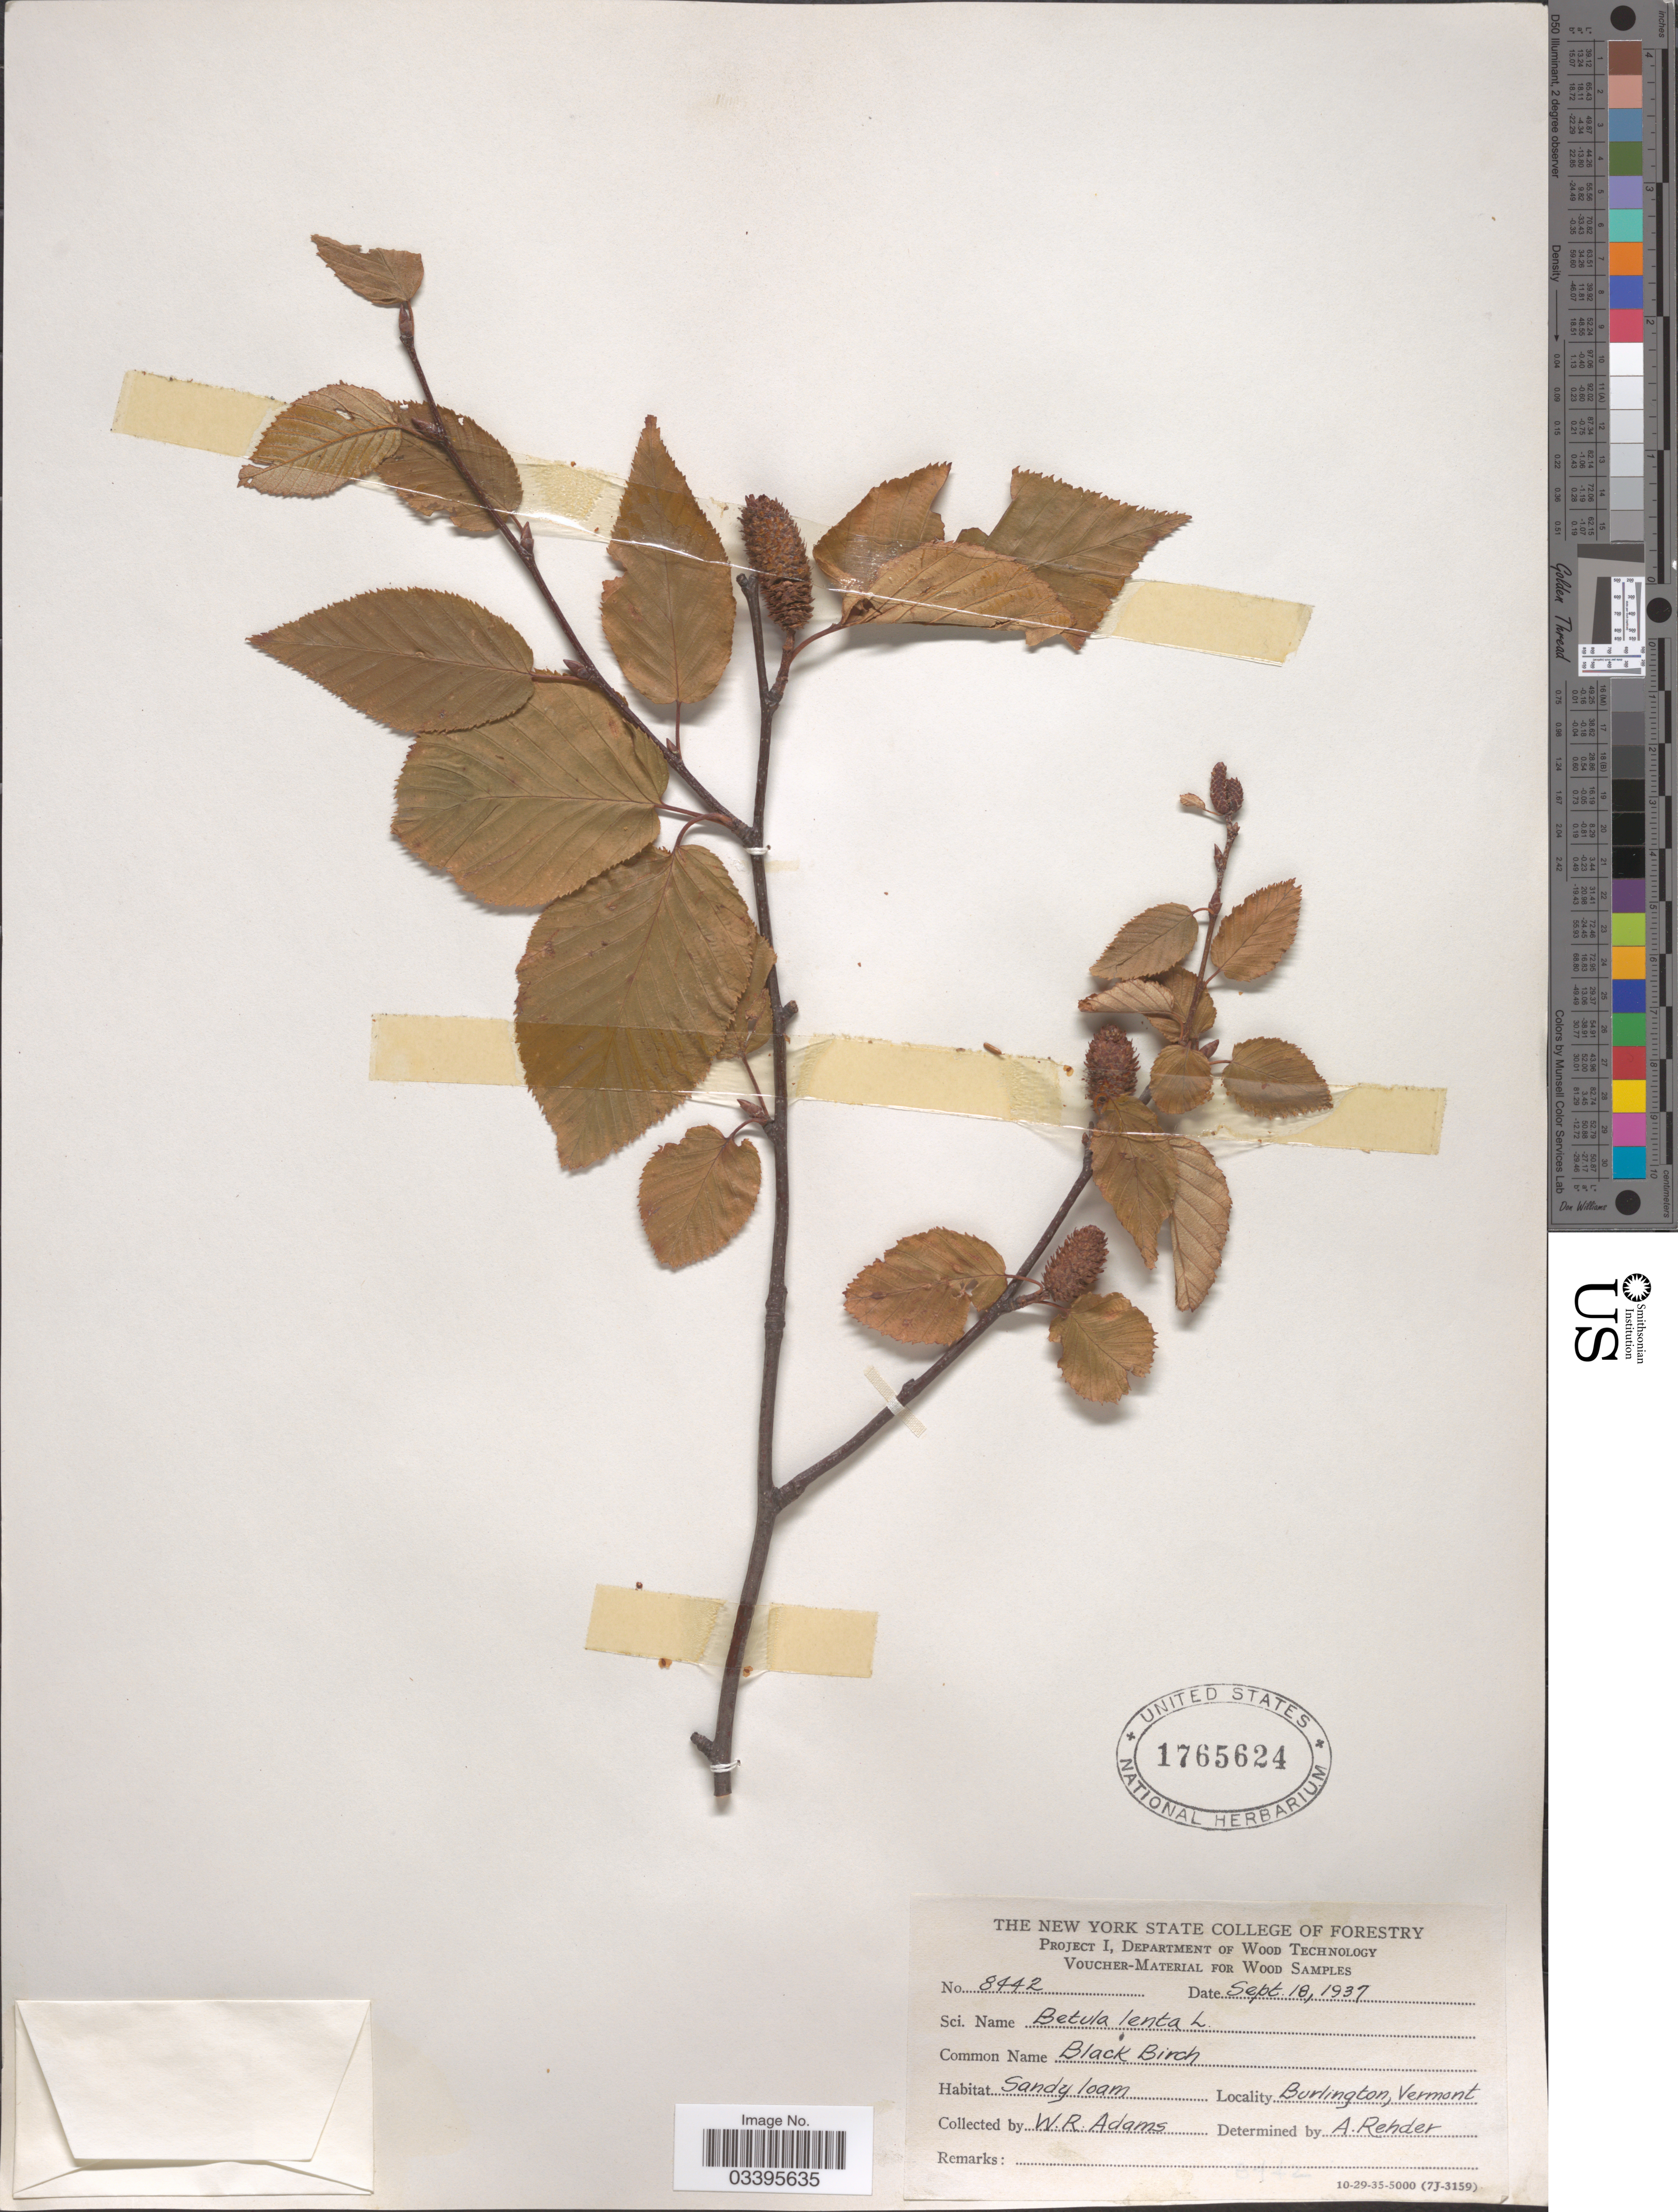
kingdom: Plantae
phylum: Tracheophyta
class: Magnoliopsida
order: Fagales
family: Betulaceae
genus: Betula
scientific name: Betula lenta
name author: L.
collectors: W. R. Adams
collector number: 8442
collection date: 1937-09-18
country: United States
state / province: Vermont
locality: Burlington.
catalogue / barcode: US 1765624